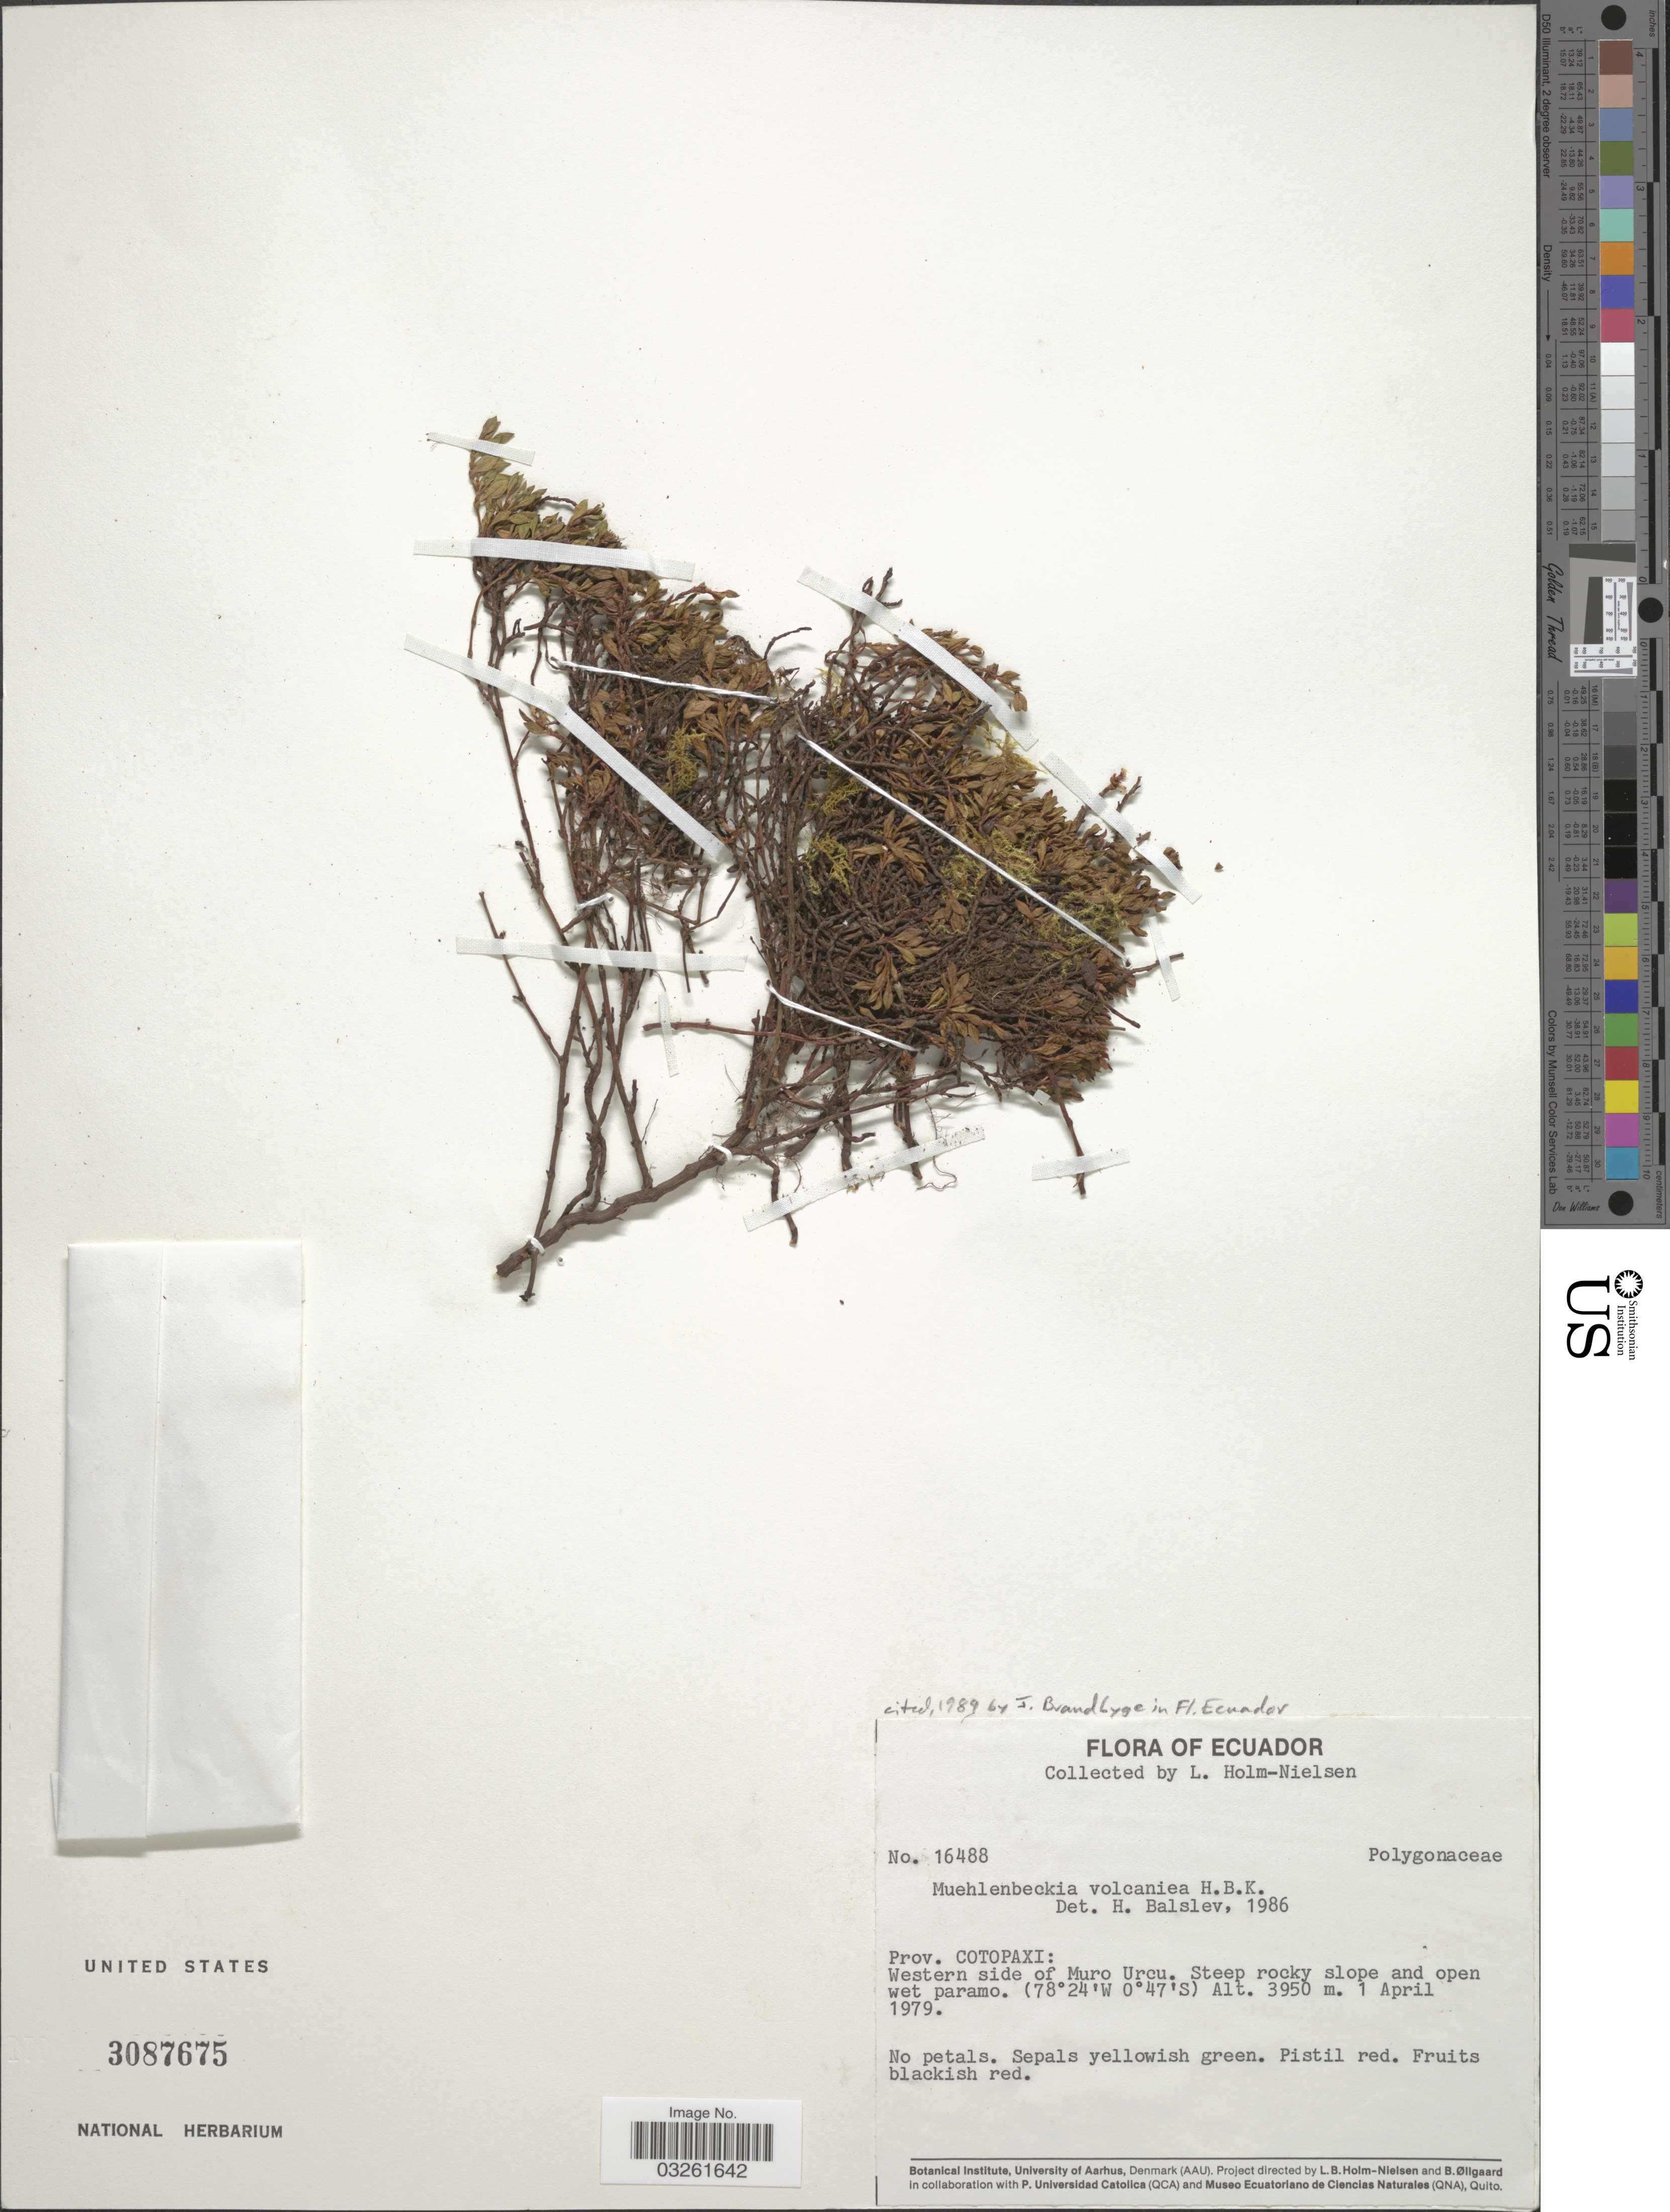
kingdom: Plantae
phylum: Tracheophyta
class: Magnoliopsida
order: Caryophyllales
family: Polygonaceae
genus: Muehlenbeckia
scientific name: Muehlenbeckia volcanica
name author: (Benth.) Endl.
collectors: L. Holm-Nielsen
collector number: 16488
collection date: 1979-04-01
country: Ecuador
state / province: Cotopaxi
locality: Western side of Muro Urcu.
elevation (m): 3950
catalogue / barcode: US 3087675